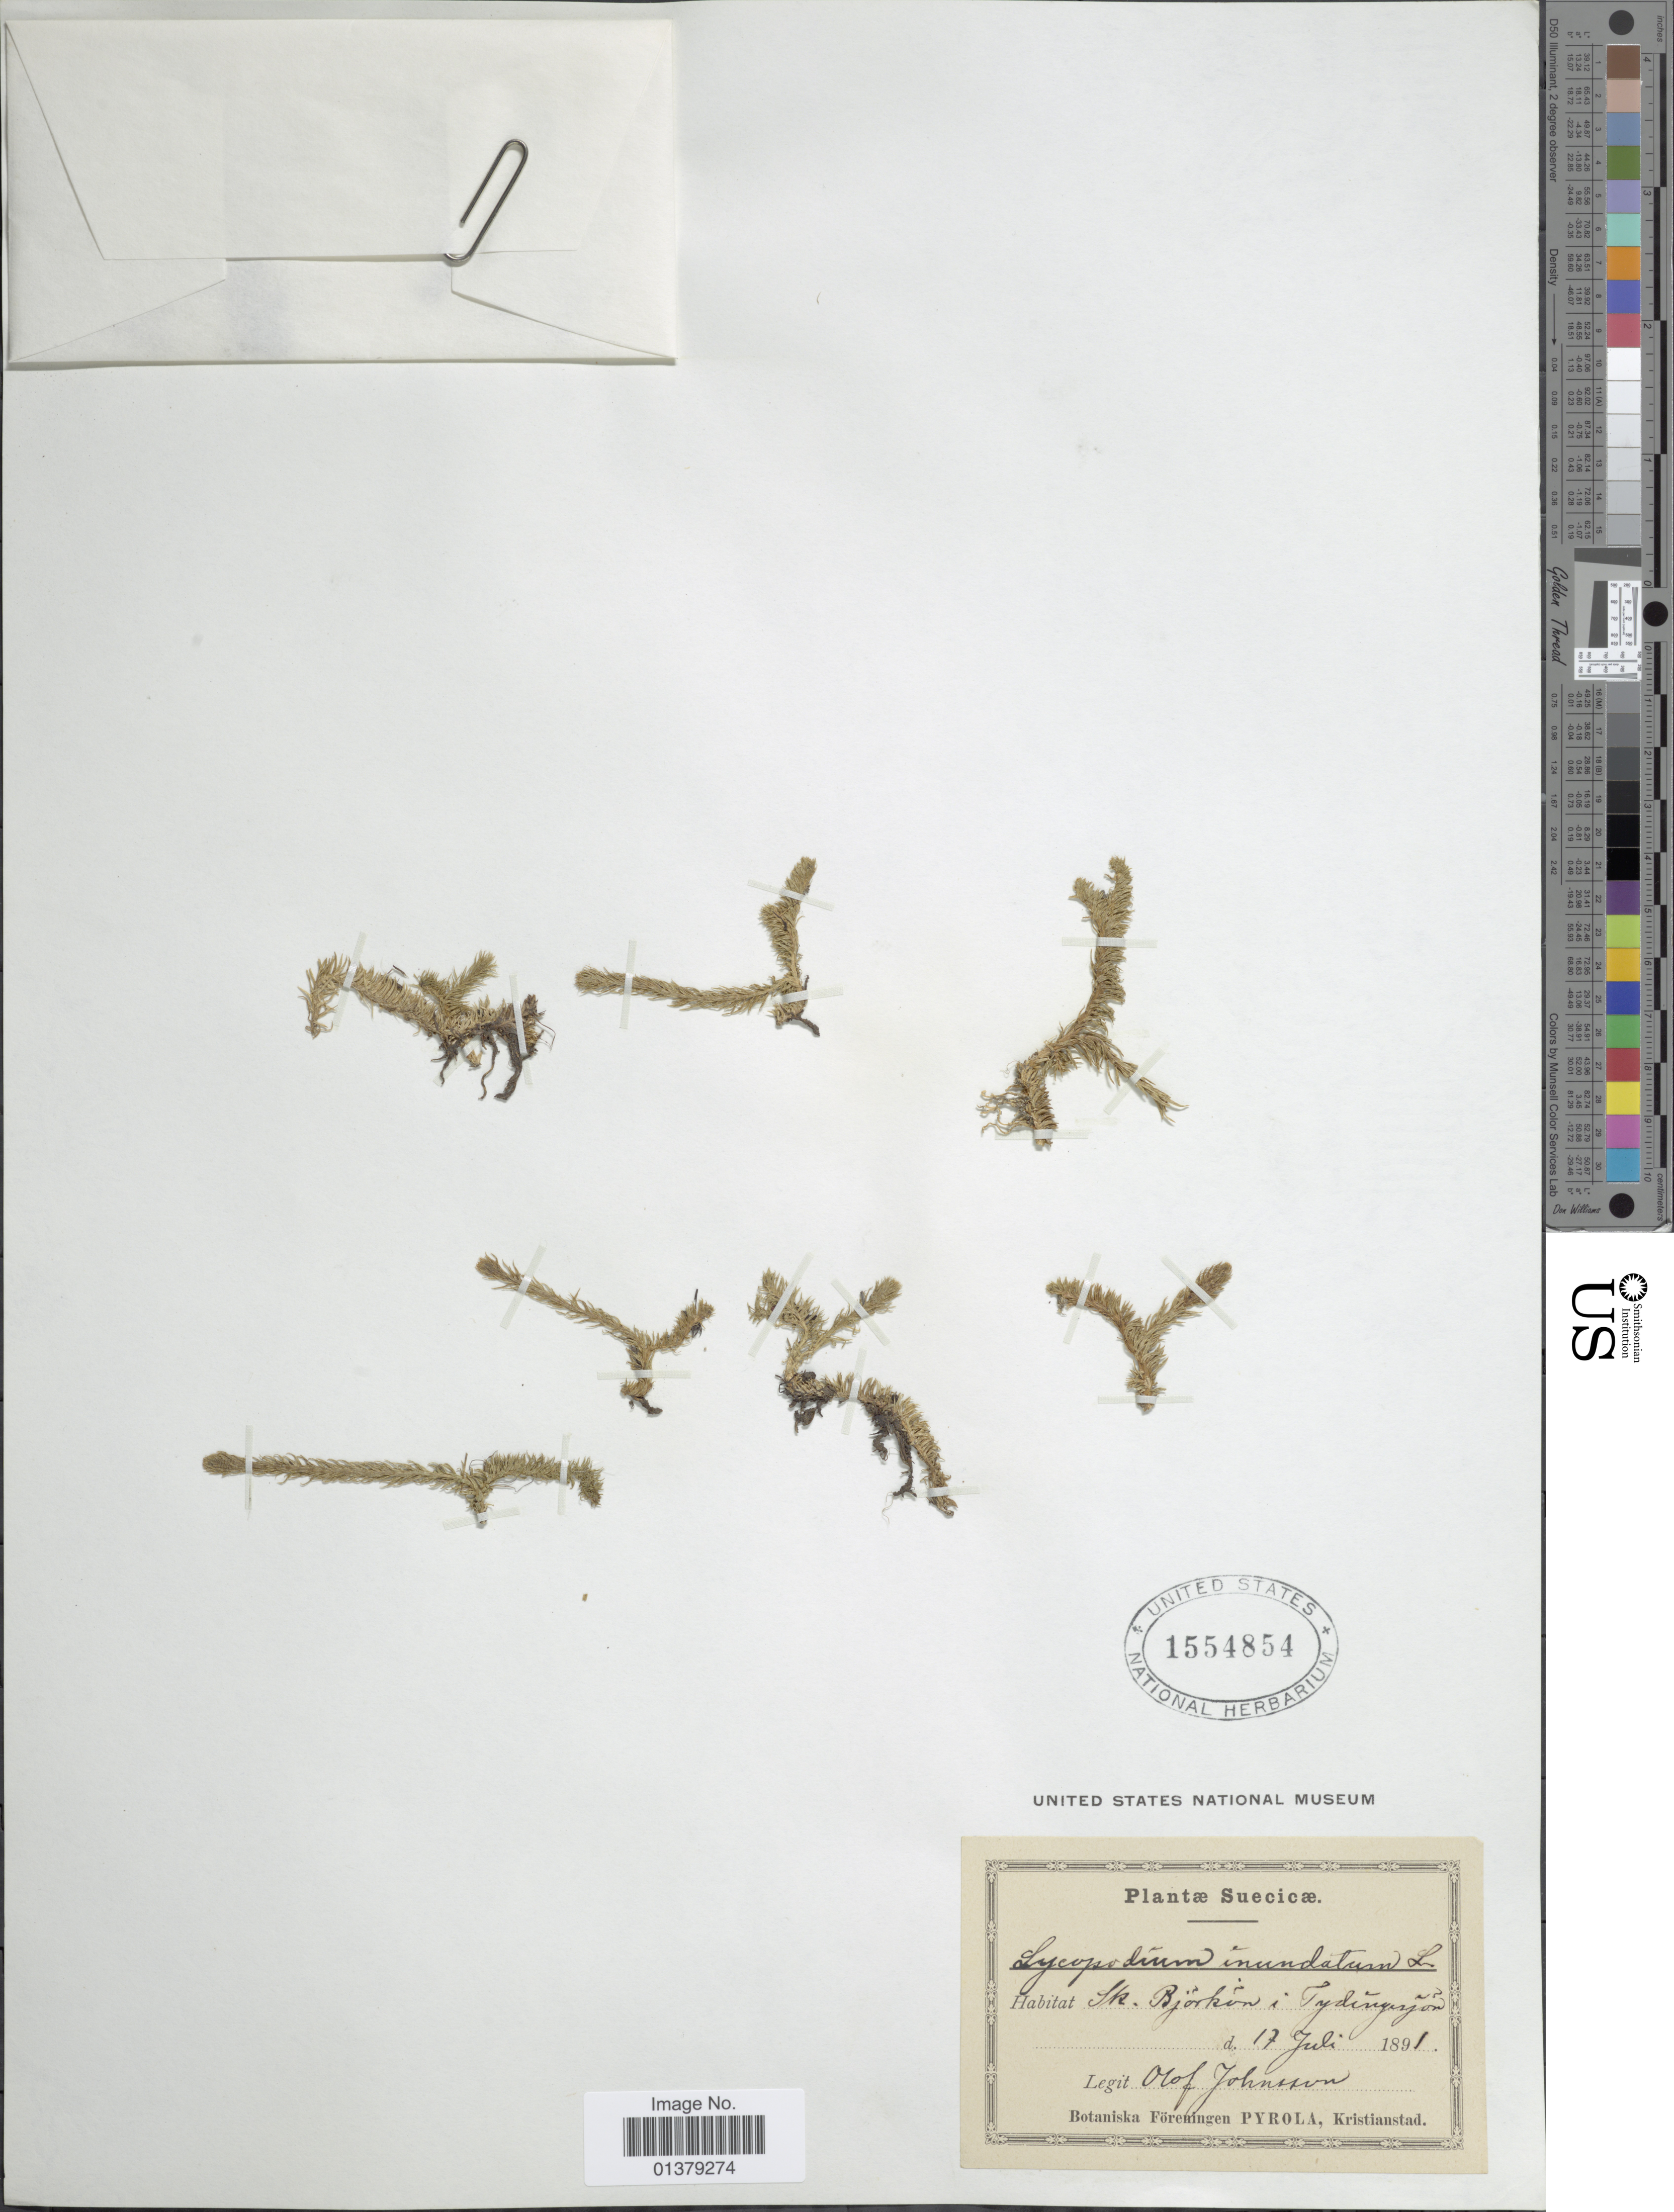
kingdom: Plantae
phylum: Tracheophyta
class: Lycopodiopsida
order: Lycopodiales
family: Lycopodiaceae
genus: Lycopodiella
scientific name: Lycopodiella inundata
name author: (L.) Holub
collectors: O. Johnsson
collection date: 1891-07-17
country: Sweden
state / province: Skåne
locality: Björkön i Tyd [illegible text]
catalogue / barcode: US 1554854